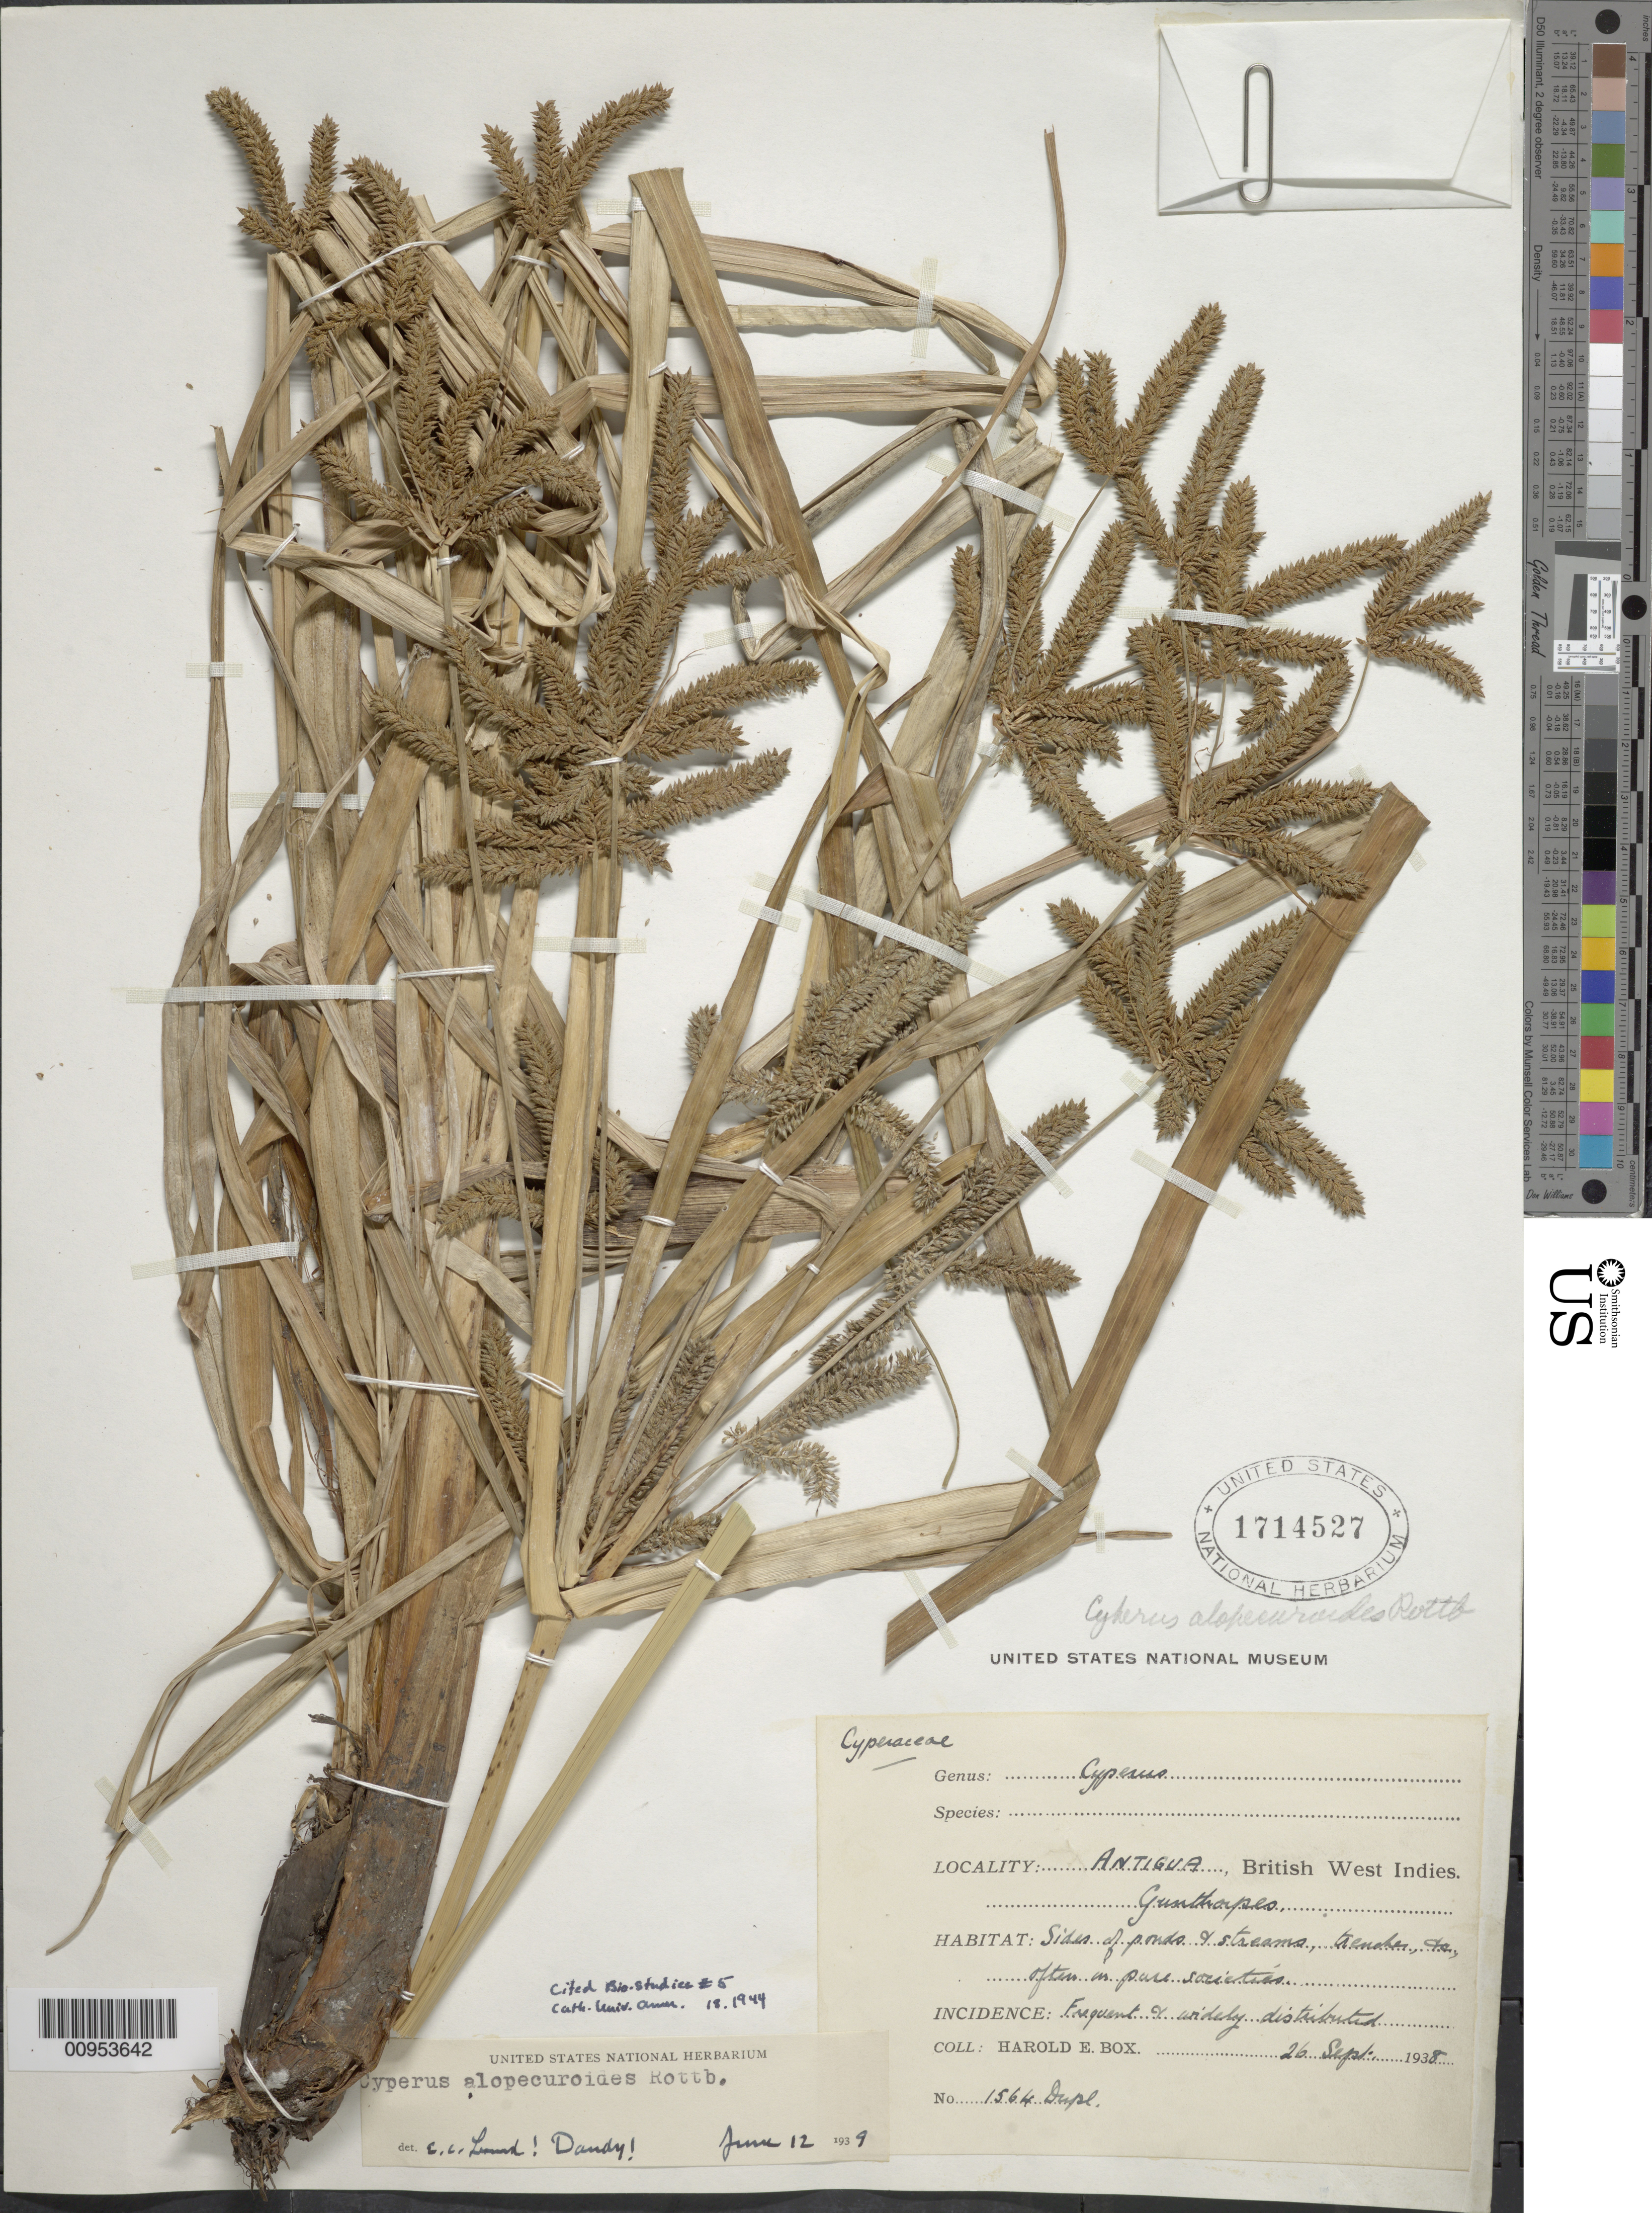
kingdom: Plantae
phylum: Tracheophyta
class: Liliopsida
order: Poales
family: Cyperaceae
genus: Cyperus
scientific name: Cyperus alopecuroides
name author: Rottb.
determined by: Leonard, Emery C., (US)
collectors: H. E. Box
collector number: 1564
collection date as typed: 26 Sep 1938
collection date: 1938-09-26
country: Antigua and Barbuda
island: Antigua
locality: Gunthorpes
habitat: Sides of ponds and streams, trenches, and often in pure societies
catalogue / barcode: US 1714527